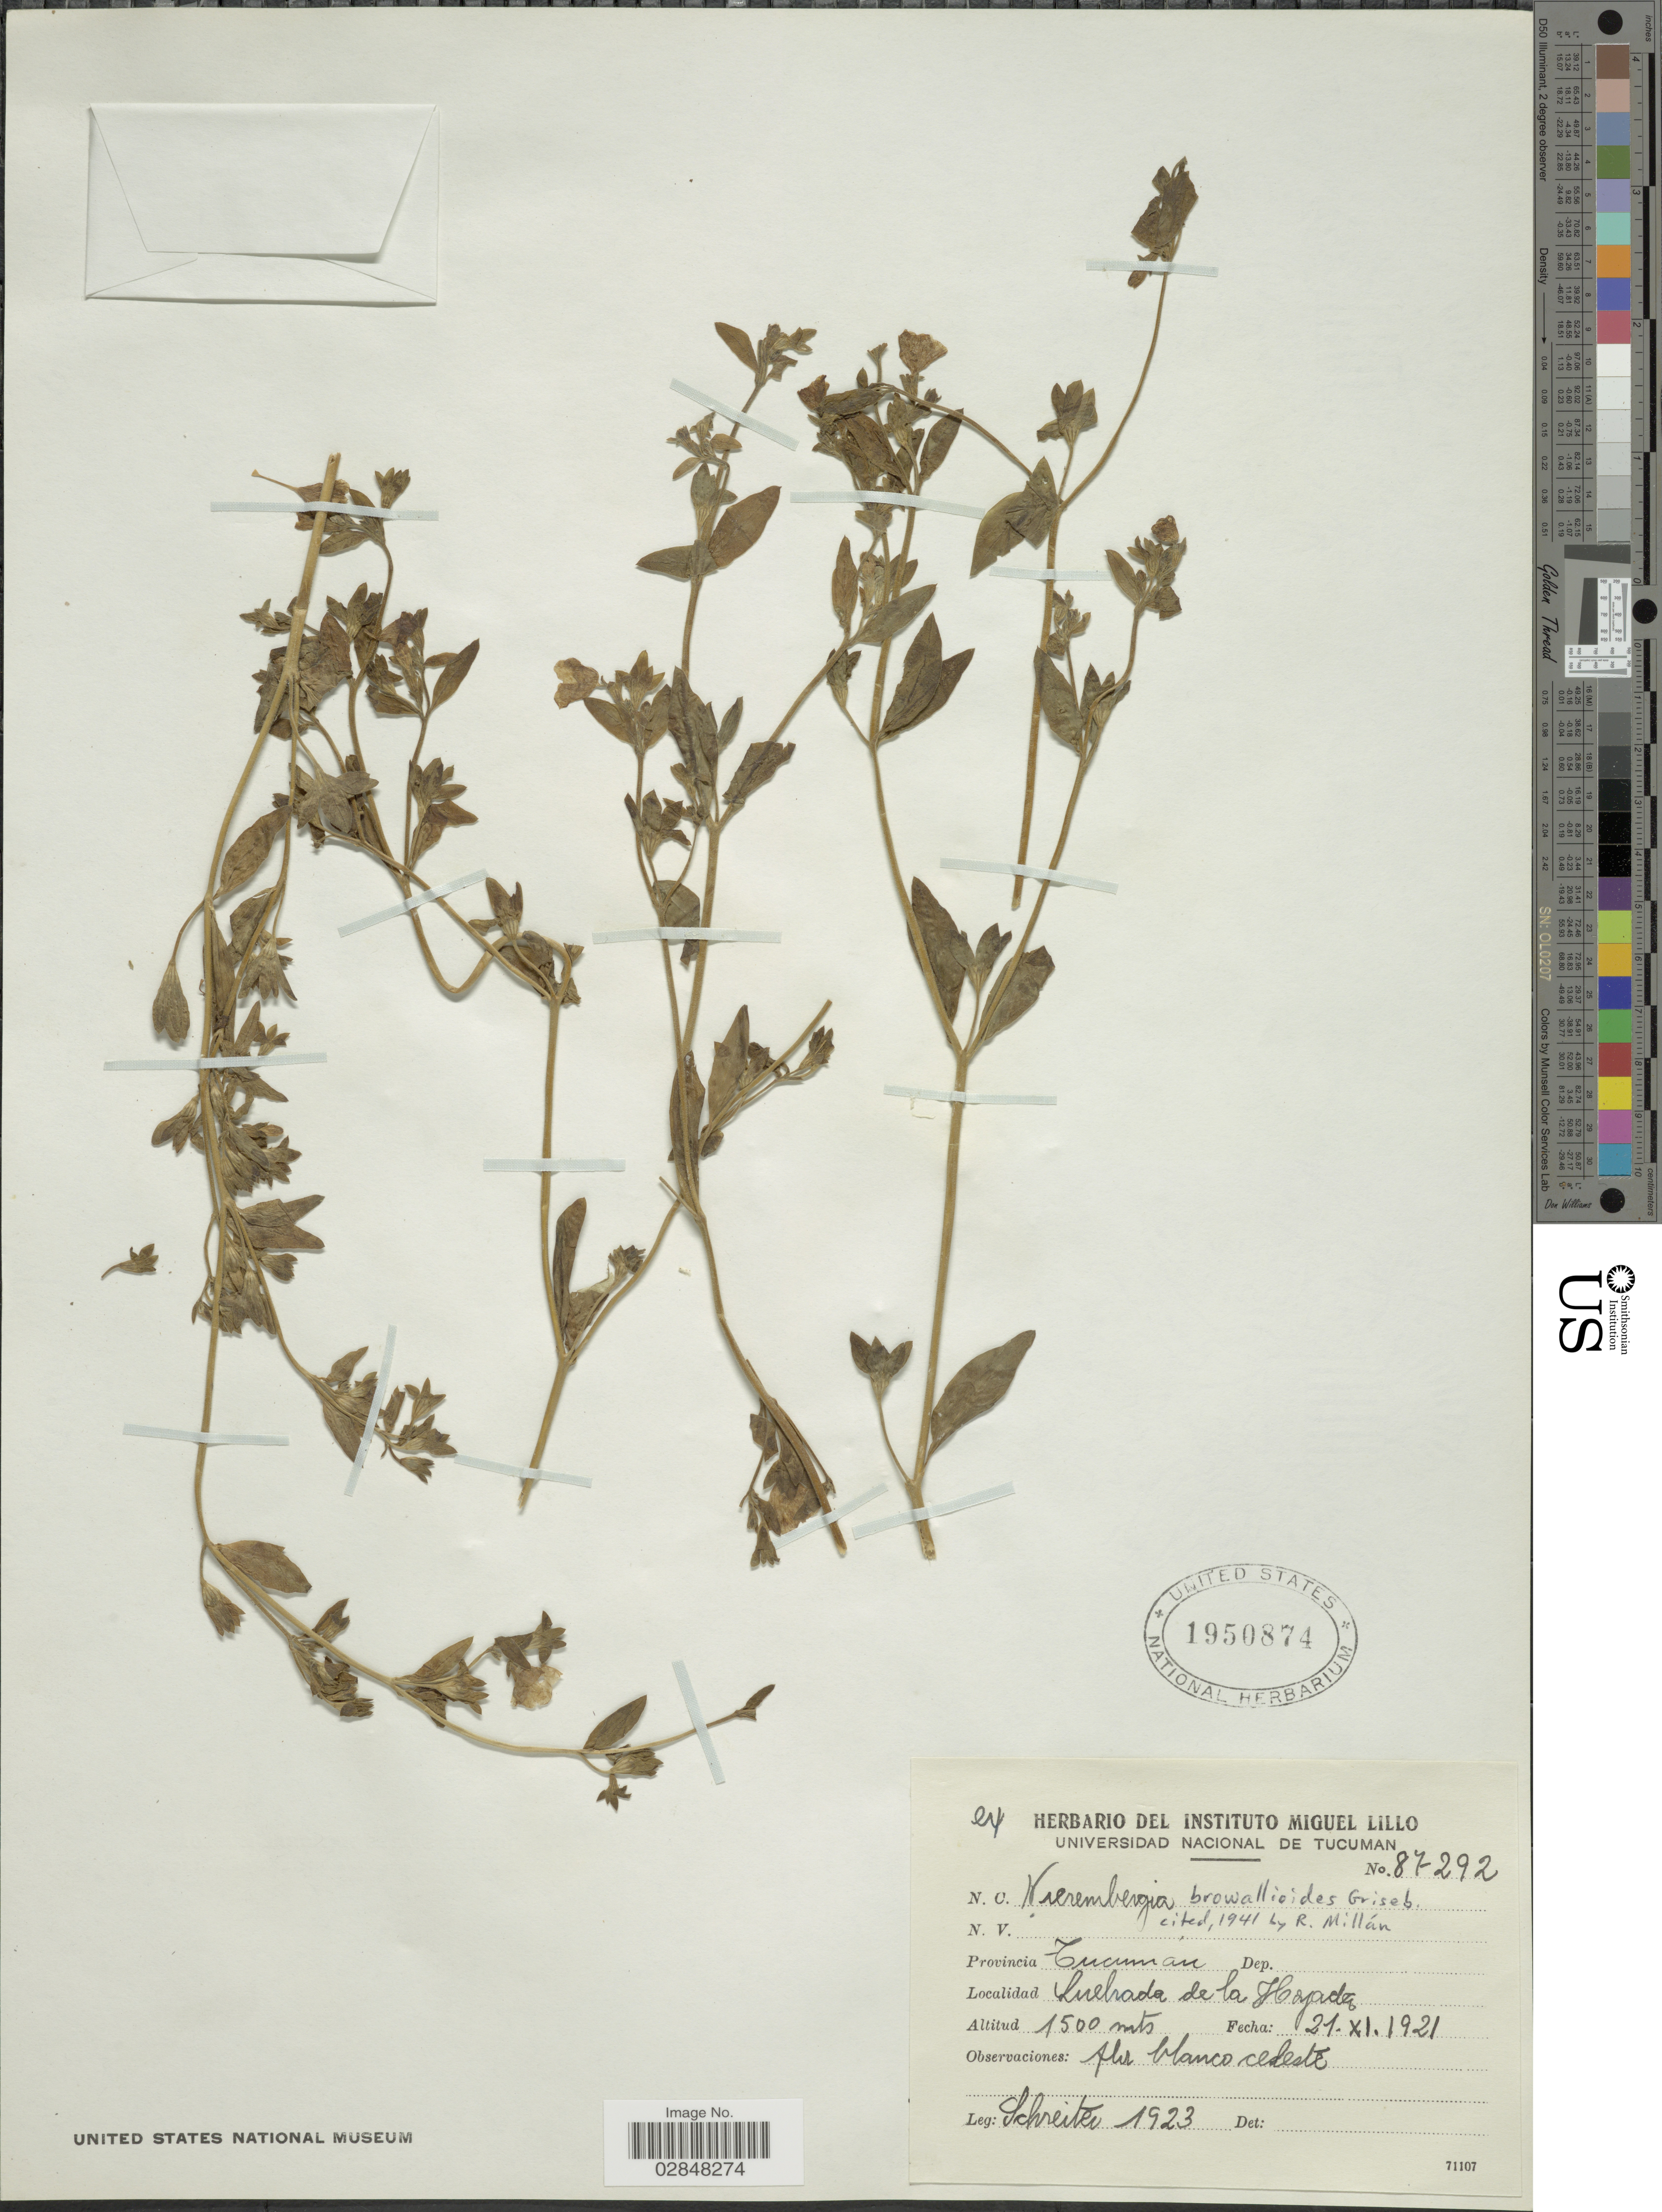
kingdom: Plantae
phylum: Tracheophyta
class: Magnoliopsida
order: Solanales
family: Solanaceae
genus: Nierembergia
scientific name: Nierembergia browallioides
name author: Griseb.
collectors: -. Schreiter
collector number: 1923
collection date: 1921-11-21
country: Argentina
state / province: Tucuman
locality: Quebrada de la Hayades.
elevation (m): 1500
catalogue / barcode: US 1950874